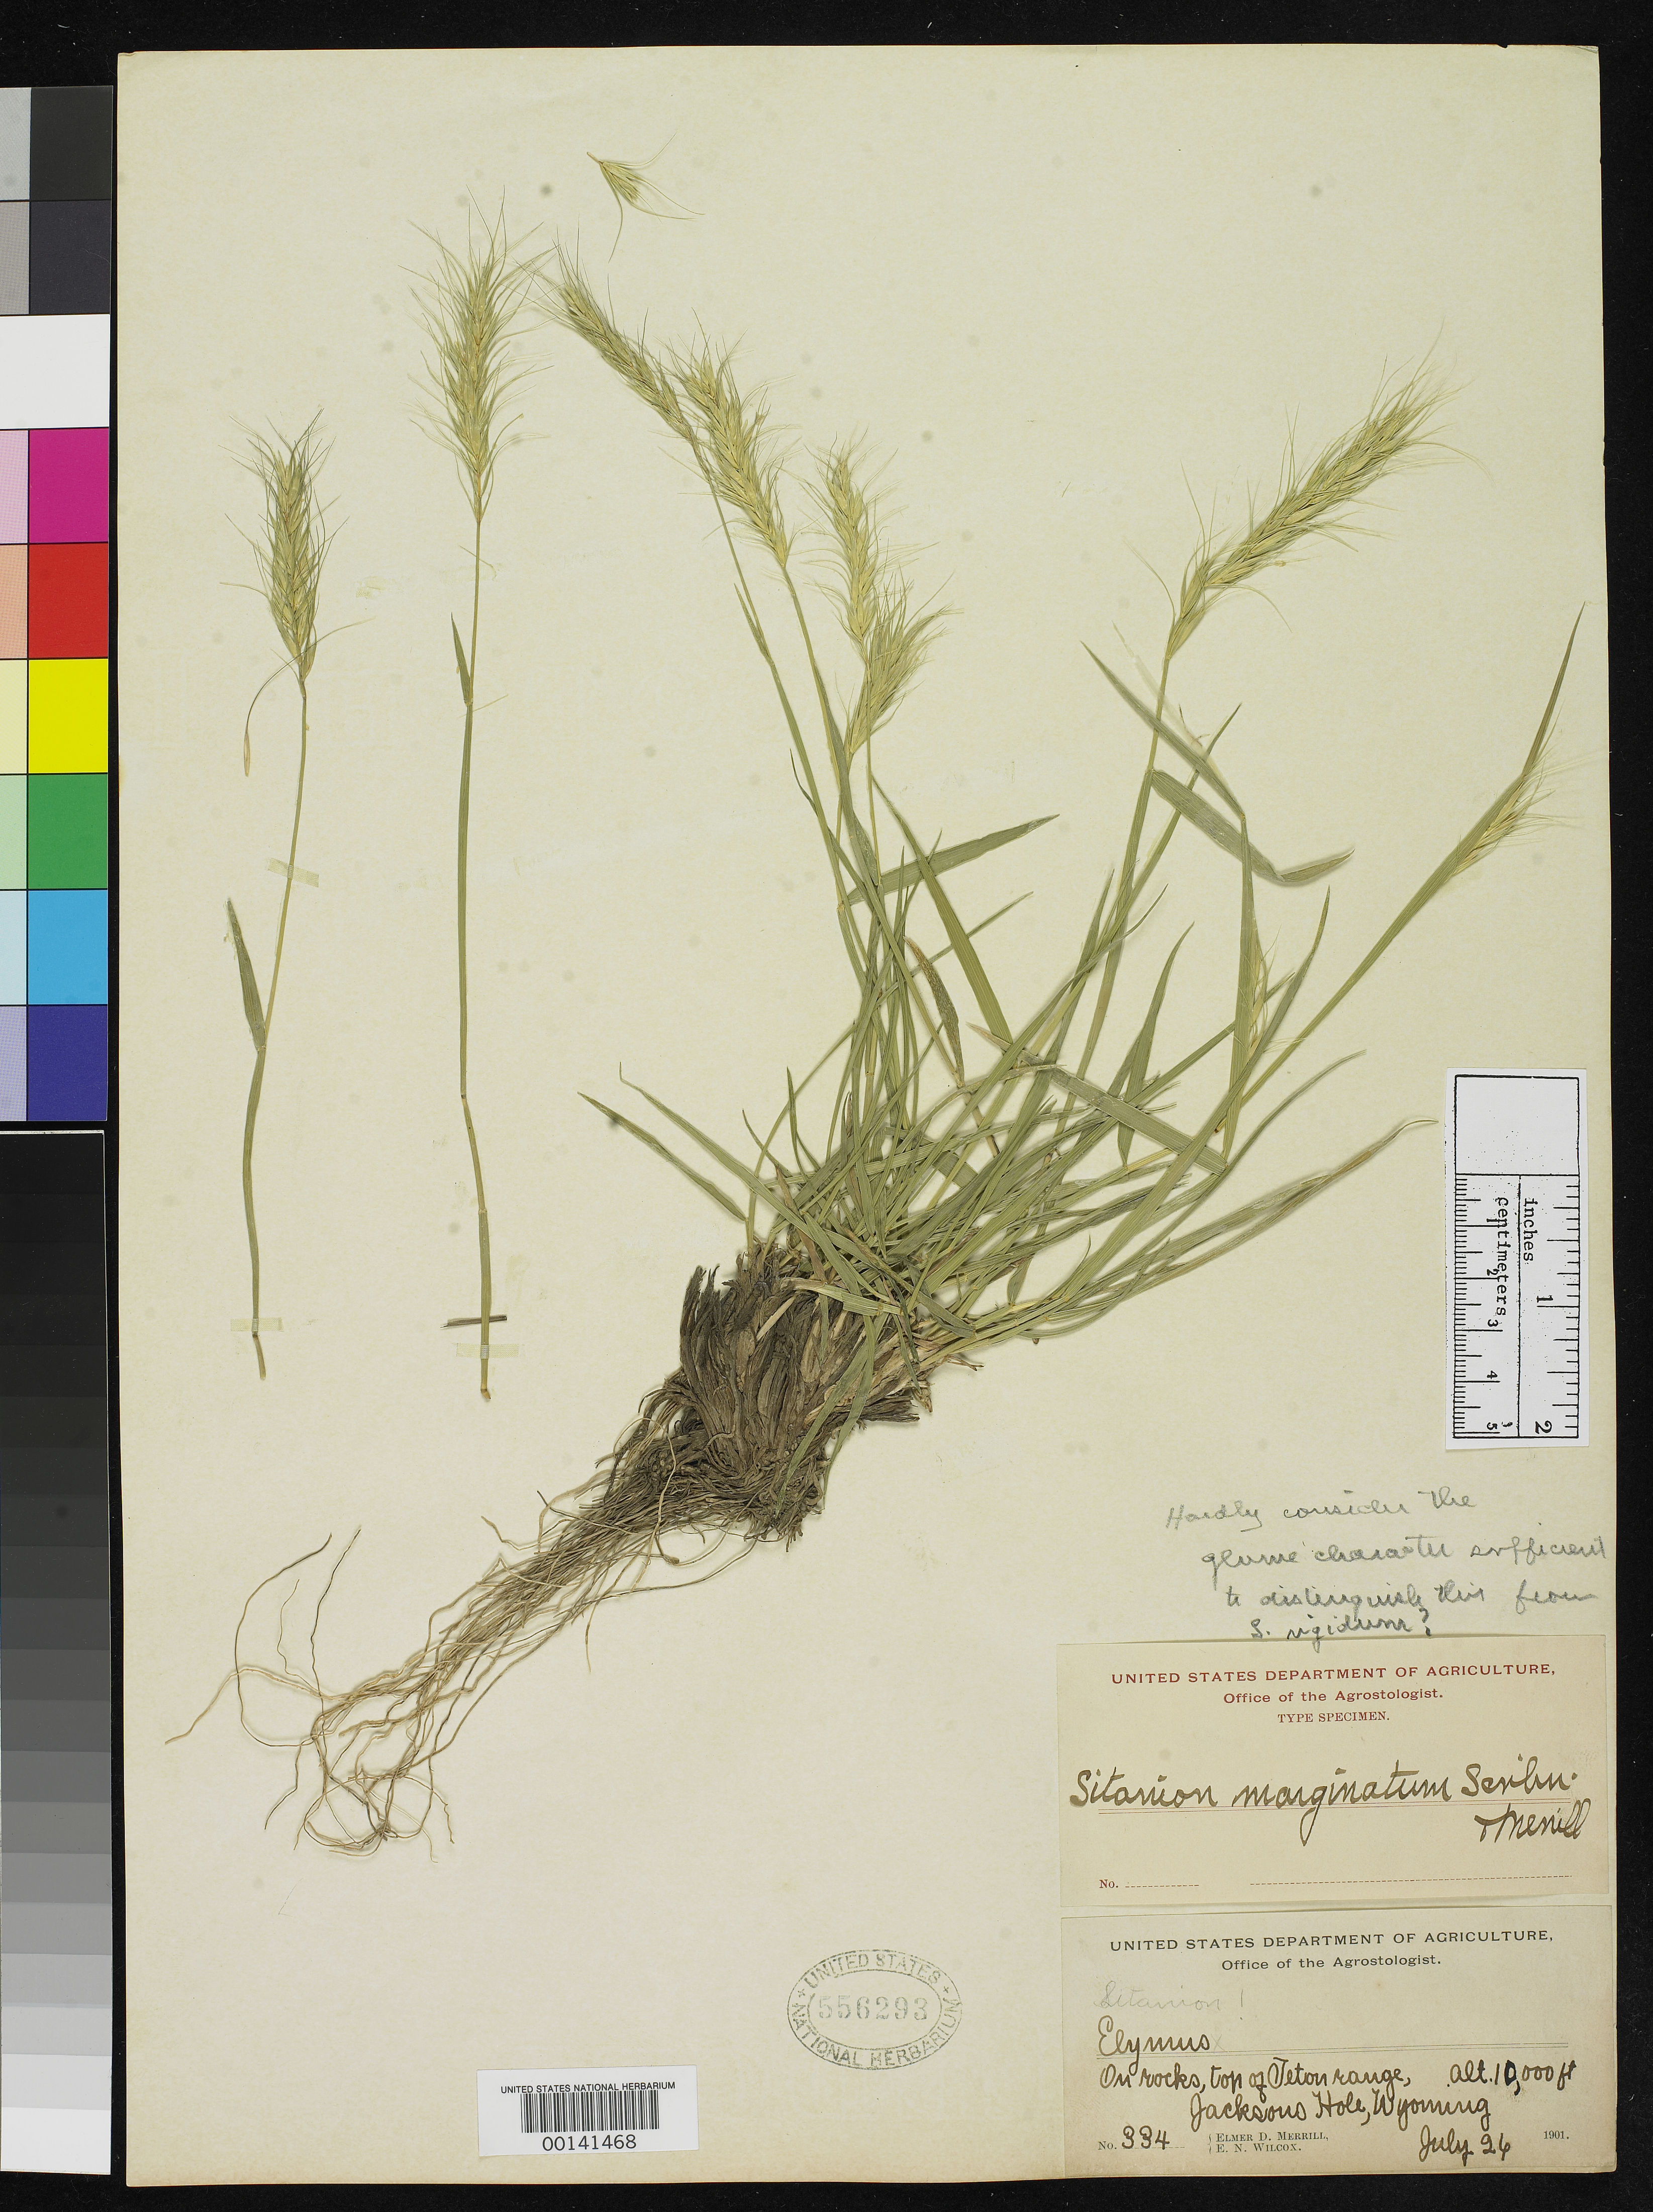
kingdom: Plantae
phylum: Tracheophyta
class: Liliopsida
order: Poales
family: Poaceae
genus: Sitanion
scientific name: Sitanion marginatum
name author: Scribn. & Merr.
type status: Isotype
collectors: E. D. Merrill & E. Wilcox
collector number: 334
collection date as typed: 26 Jul 1901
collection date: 1901-07-26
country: United States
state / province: Wyoming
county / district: Teton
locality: Teton Range, Jacksons Hole.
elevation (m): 3048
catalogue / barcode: US 556293